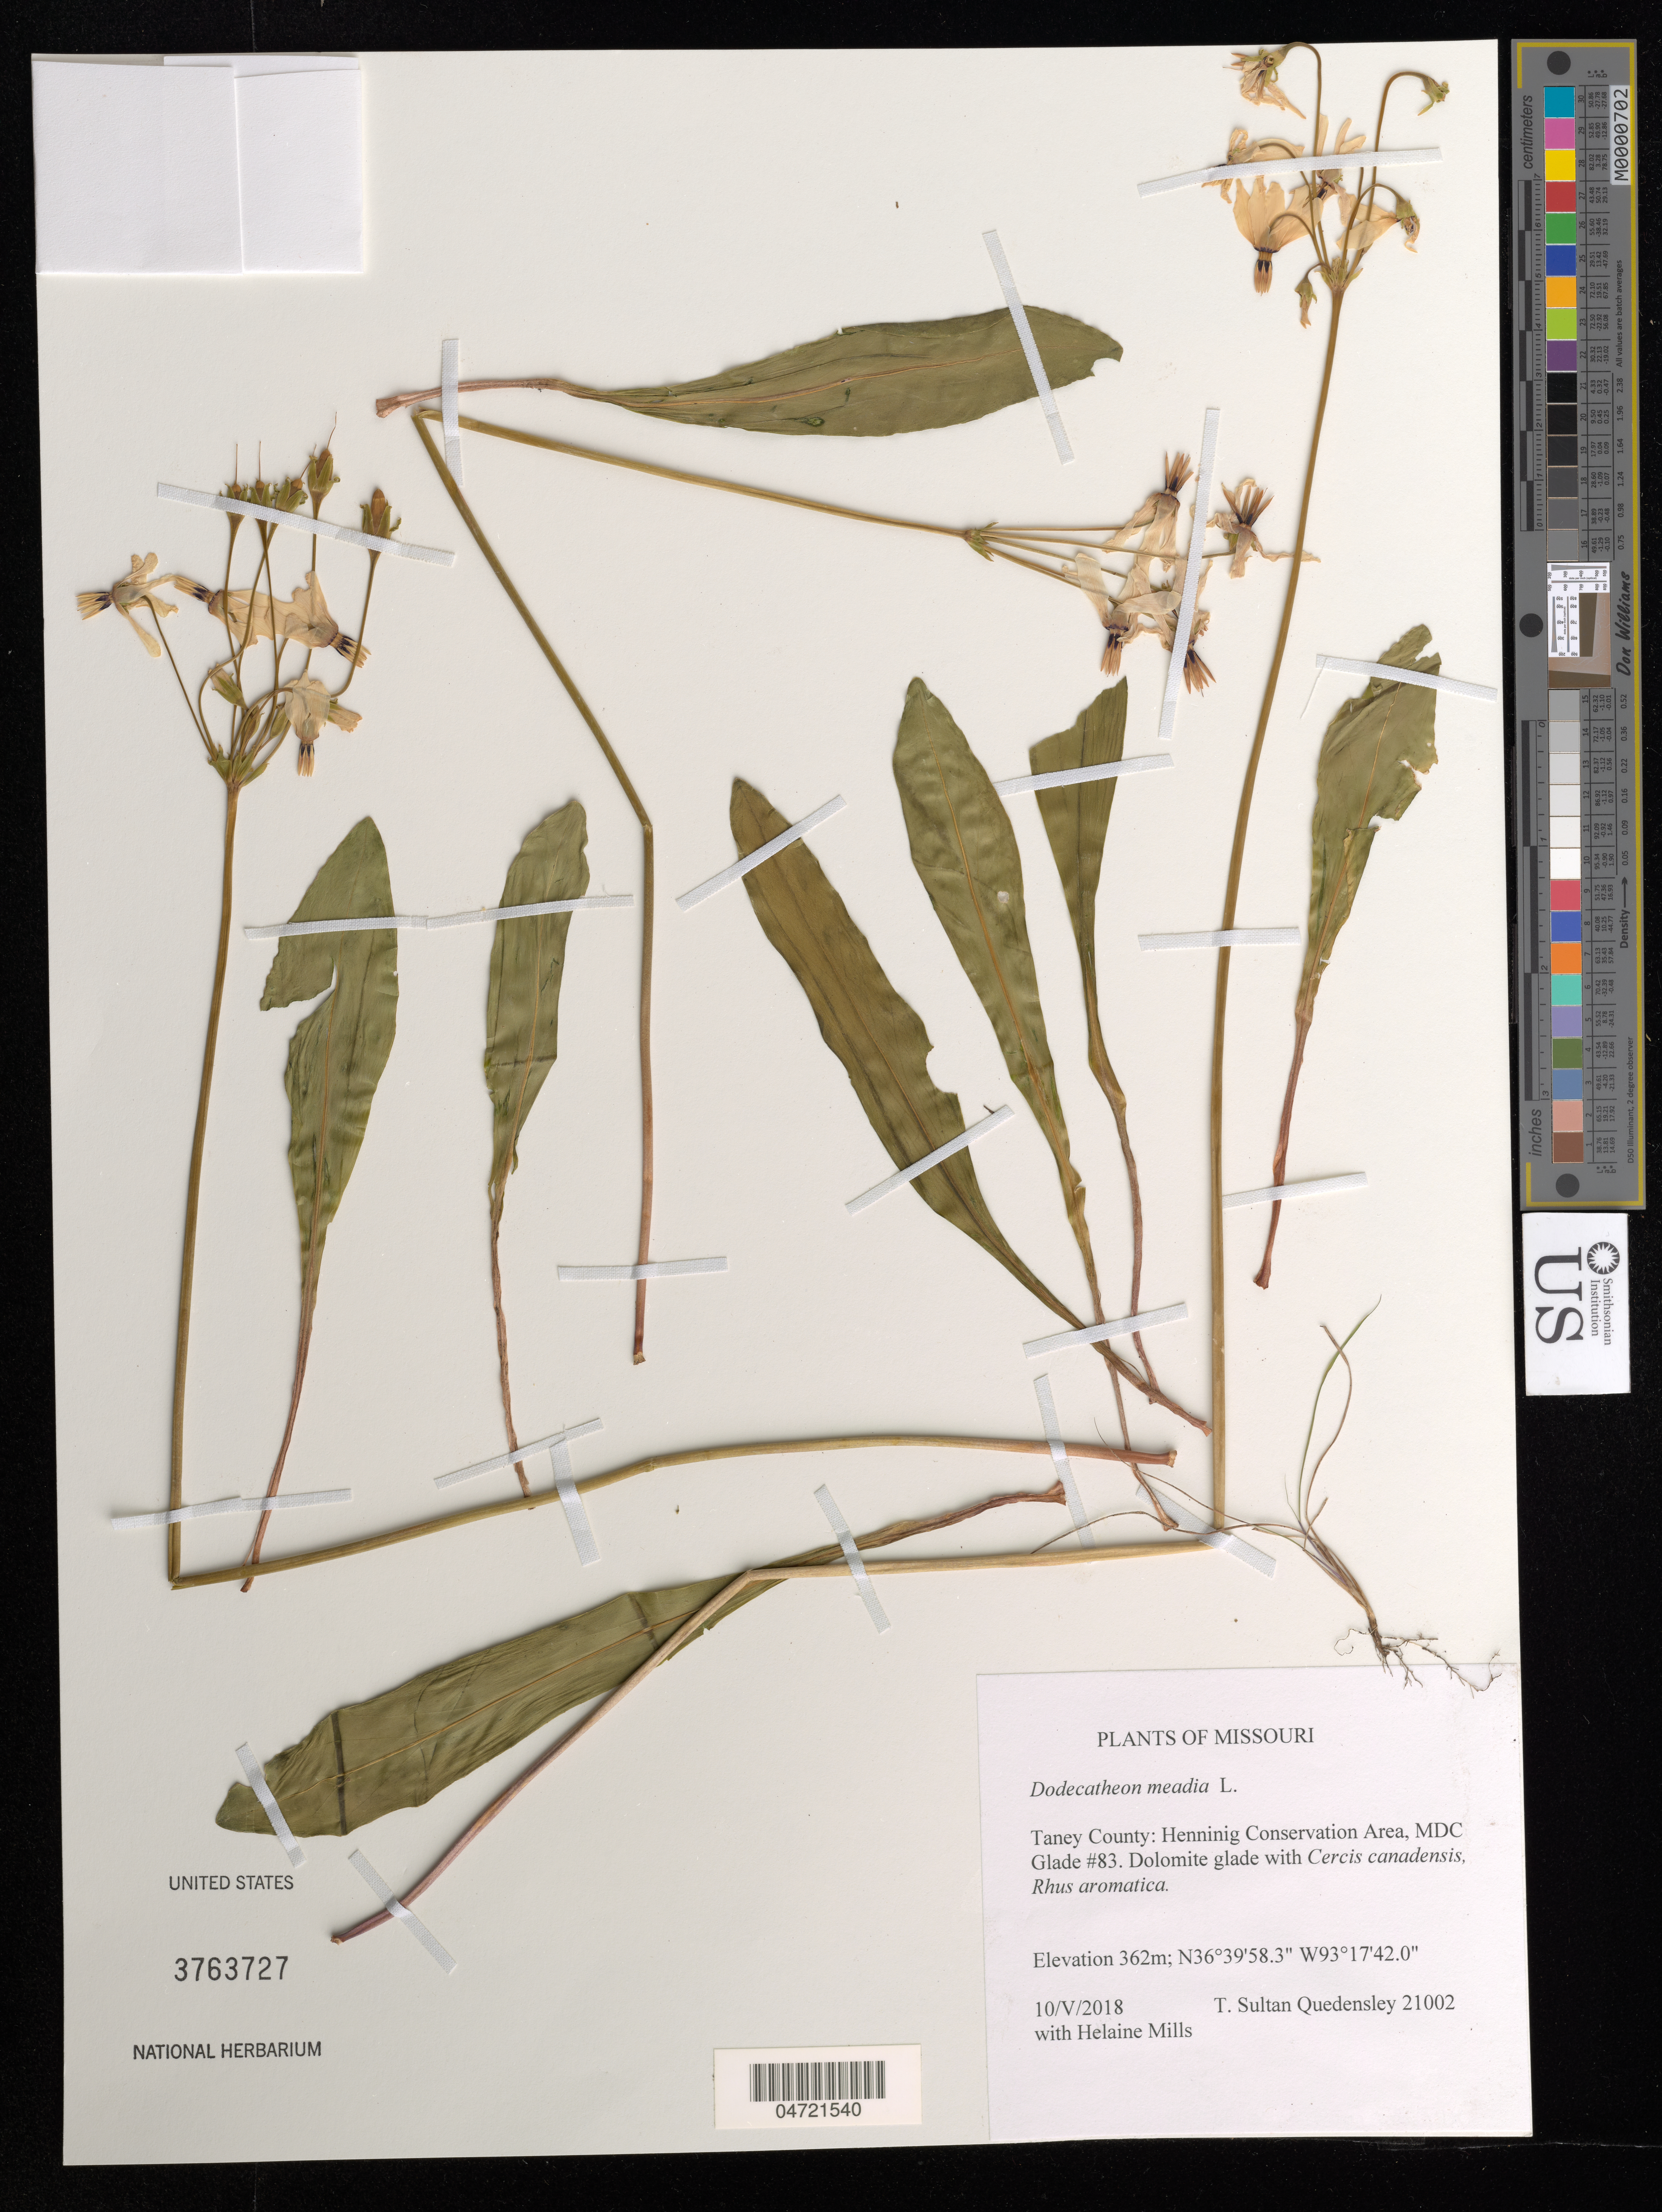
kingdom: Plantae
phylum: Tracheophyta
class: Magnoliopsida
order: Ericales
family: Primulaceae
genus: Dodecatheon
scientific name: Dodecatheon meadia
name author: L.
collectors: T. S. Quedensley & H. Mills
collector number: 21002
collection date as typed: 10 May 2018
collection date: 2018-05-10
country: United States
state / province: Missouri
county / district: Taney County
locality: Henninig Conservation Area, MDC Glade #83.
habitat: Dolomite glade.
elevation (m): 362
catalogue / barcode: US 3763727